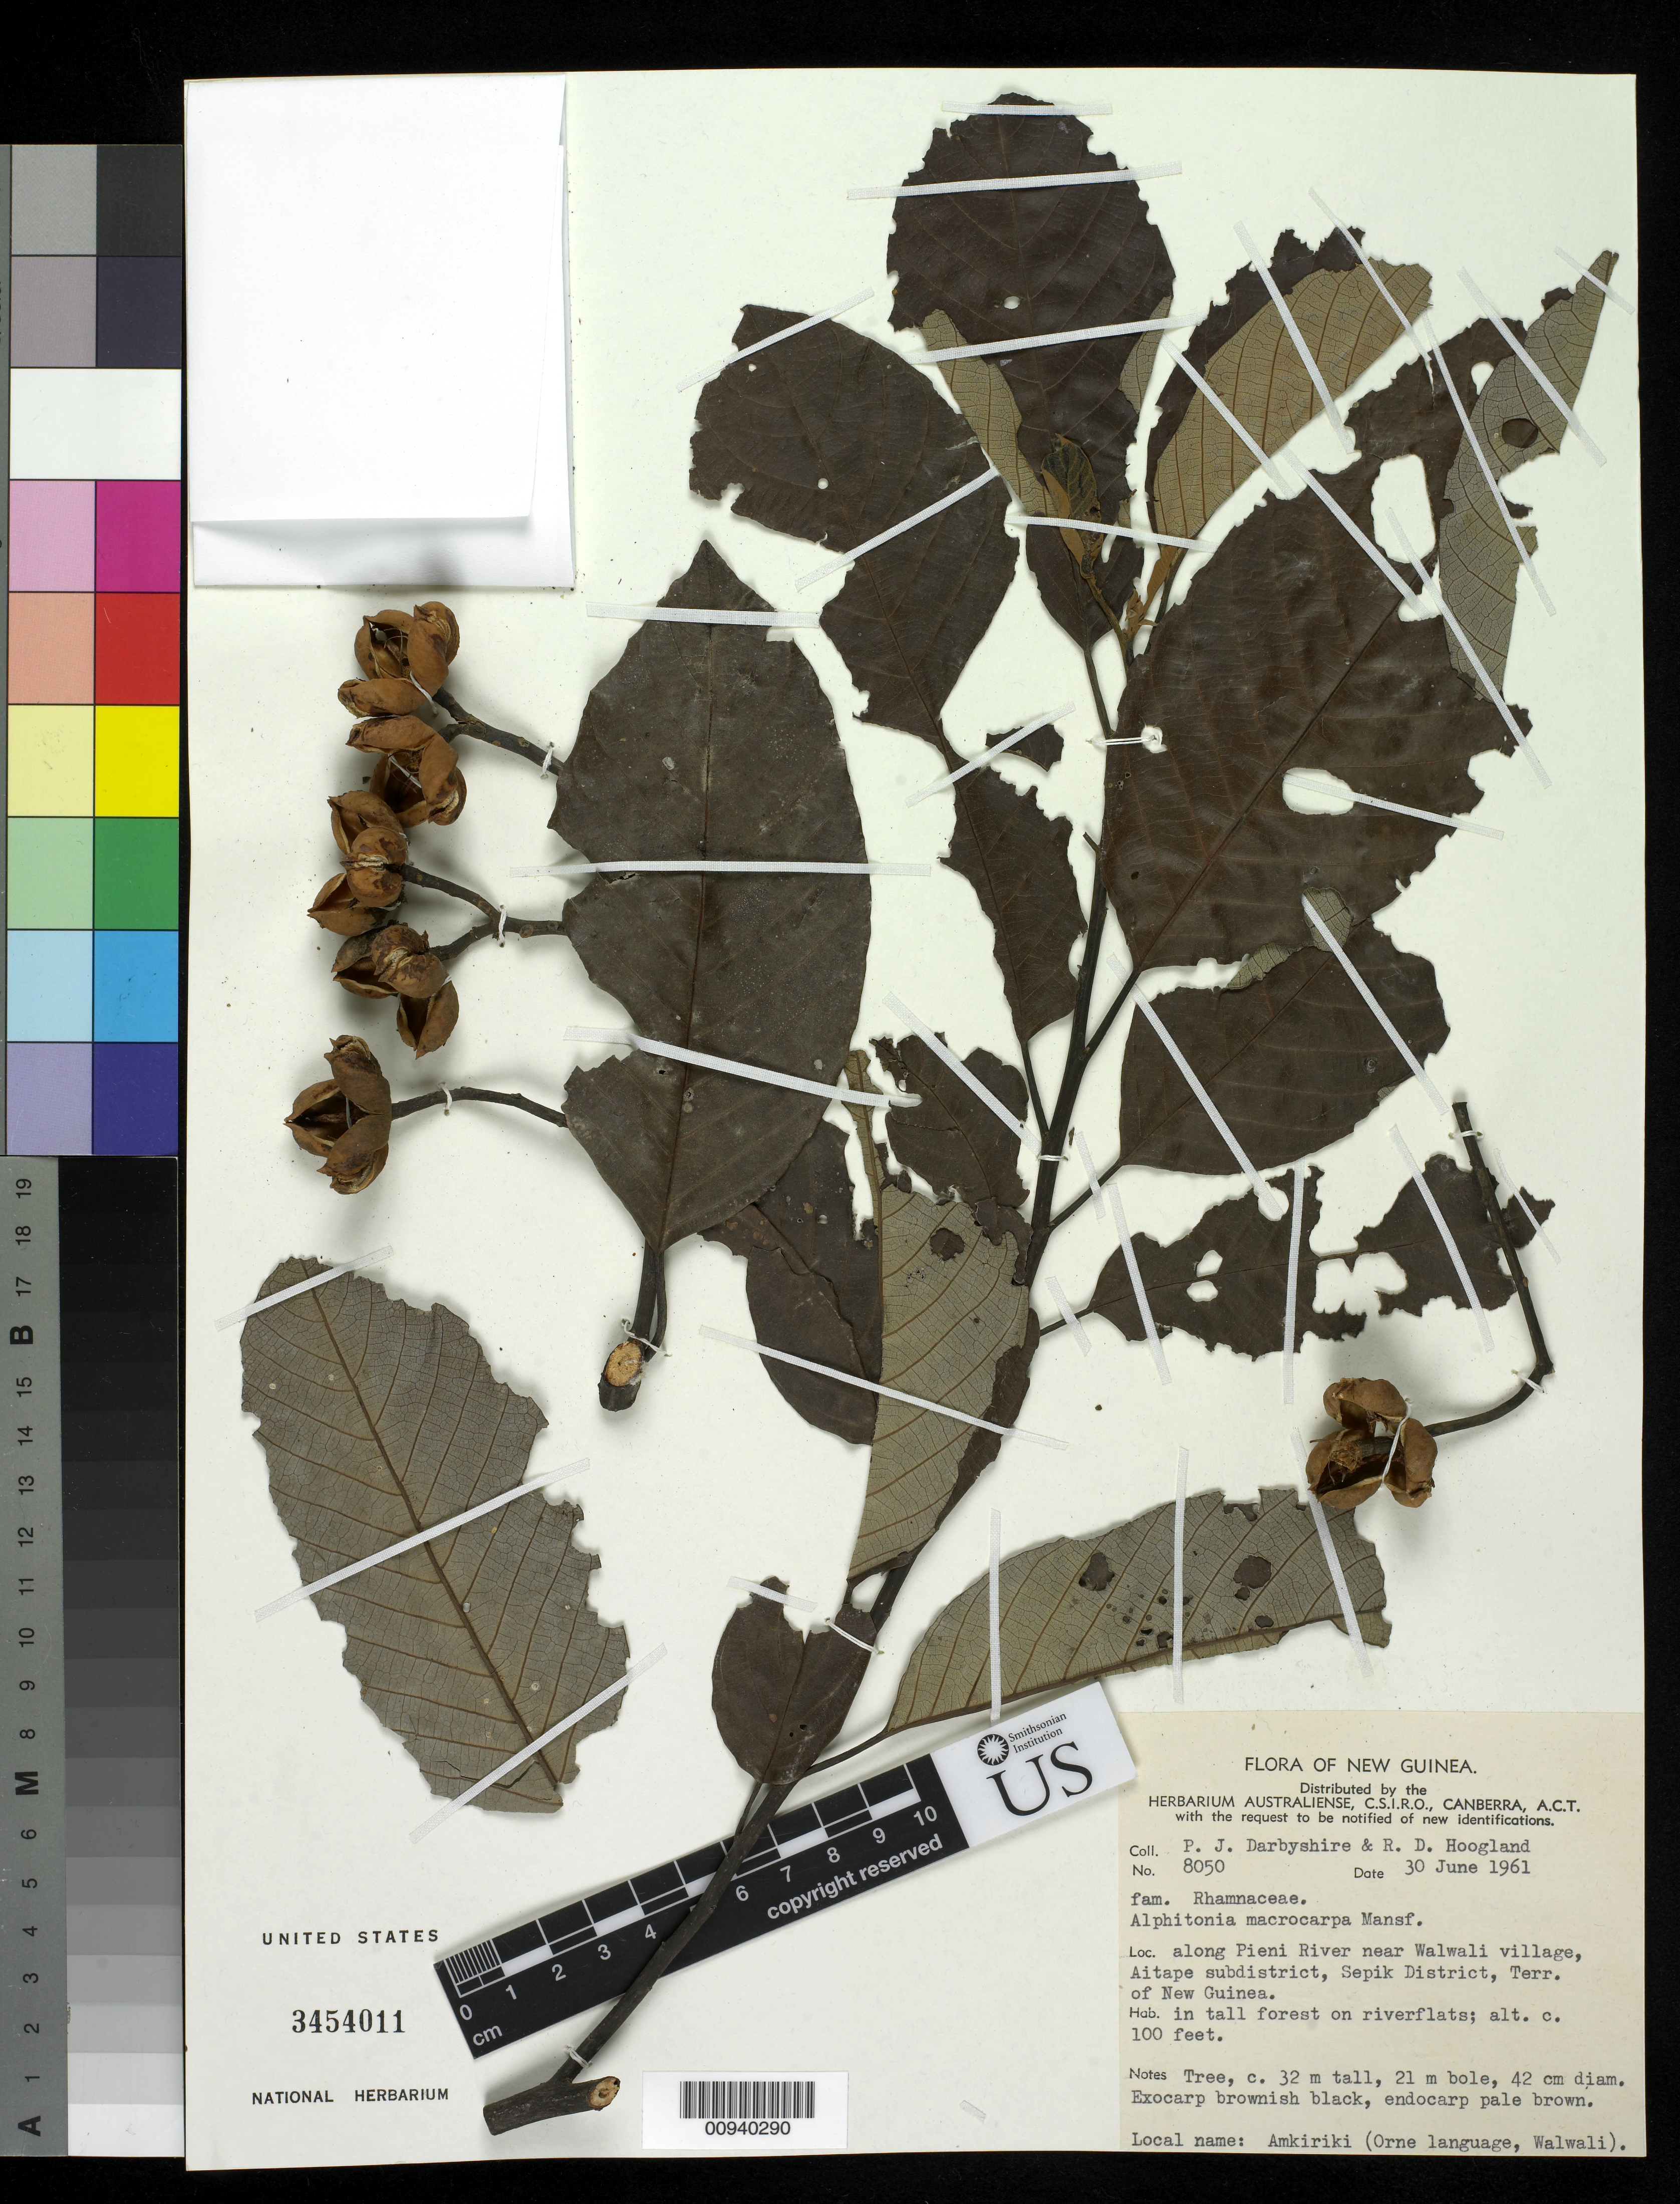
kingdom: Plantae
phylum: Tracheophyta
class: Magnoliopsida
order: Rosales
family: Rhamnaceae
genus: Alphitonia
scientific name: Alphitonia macrocarpa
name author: Mansf.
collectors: P. Darbyshire & R. D. Hoogland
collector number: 8050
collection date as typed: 30 Jun 1961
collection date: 1961-06-30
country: Papua New Guinea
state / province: Sandaun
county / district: Aitape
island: New Guinea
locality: along Pieni River near Walwali village.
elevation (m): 30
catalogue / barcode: US 3454011